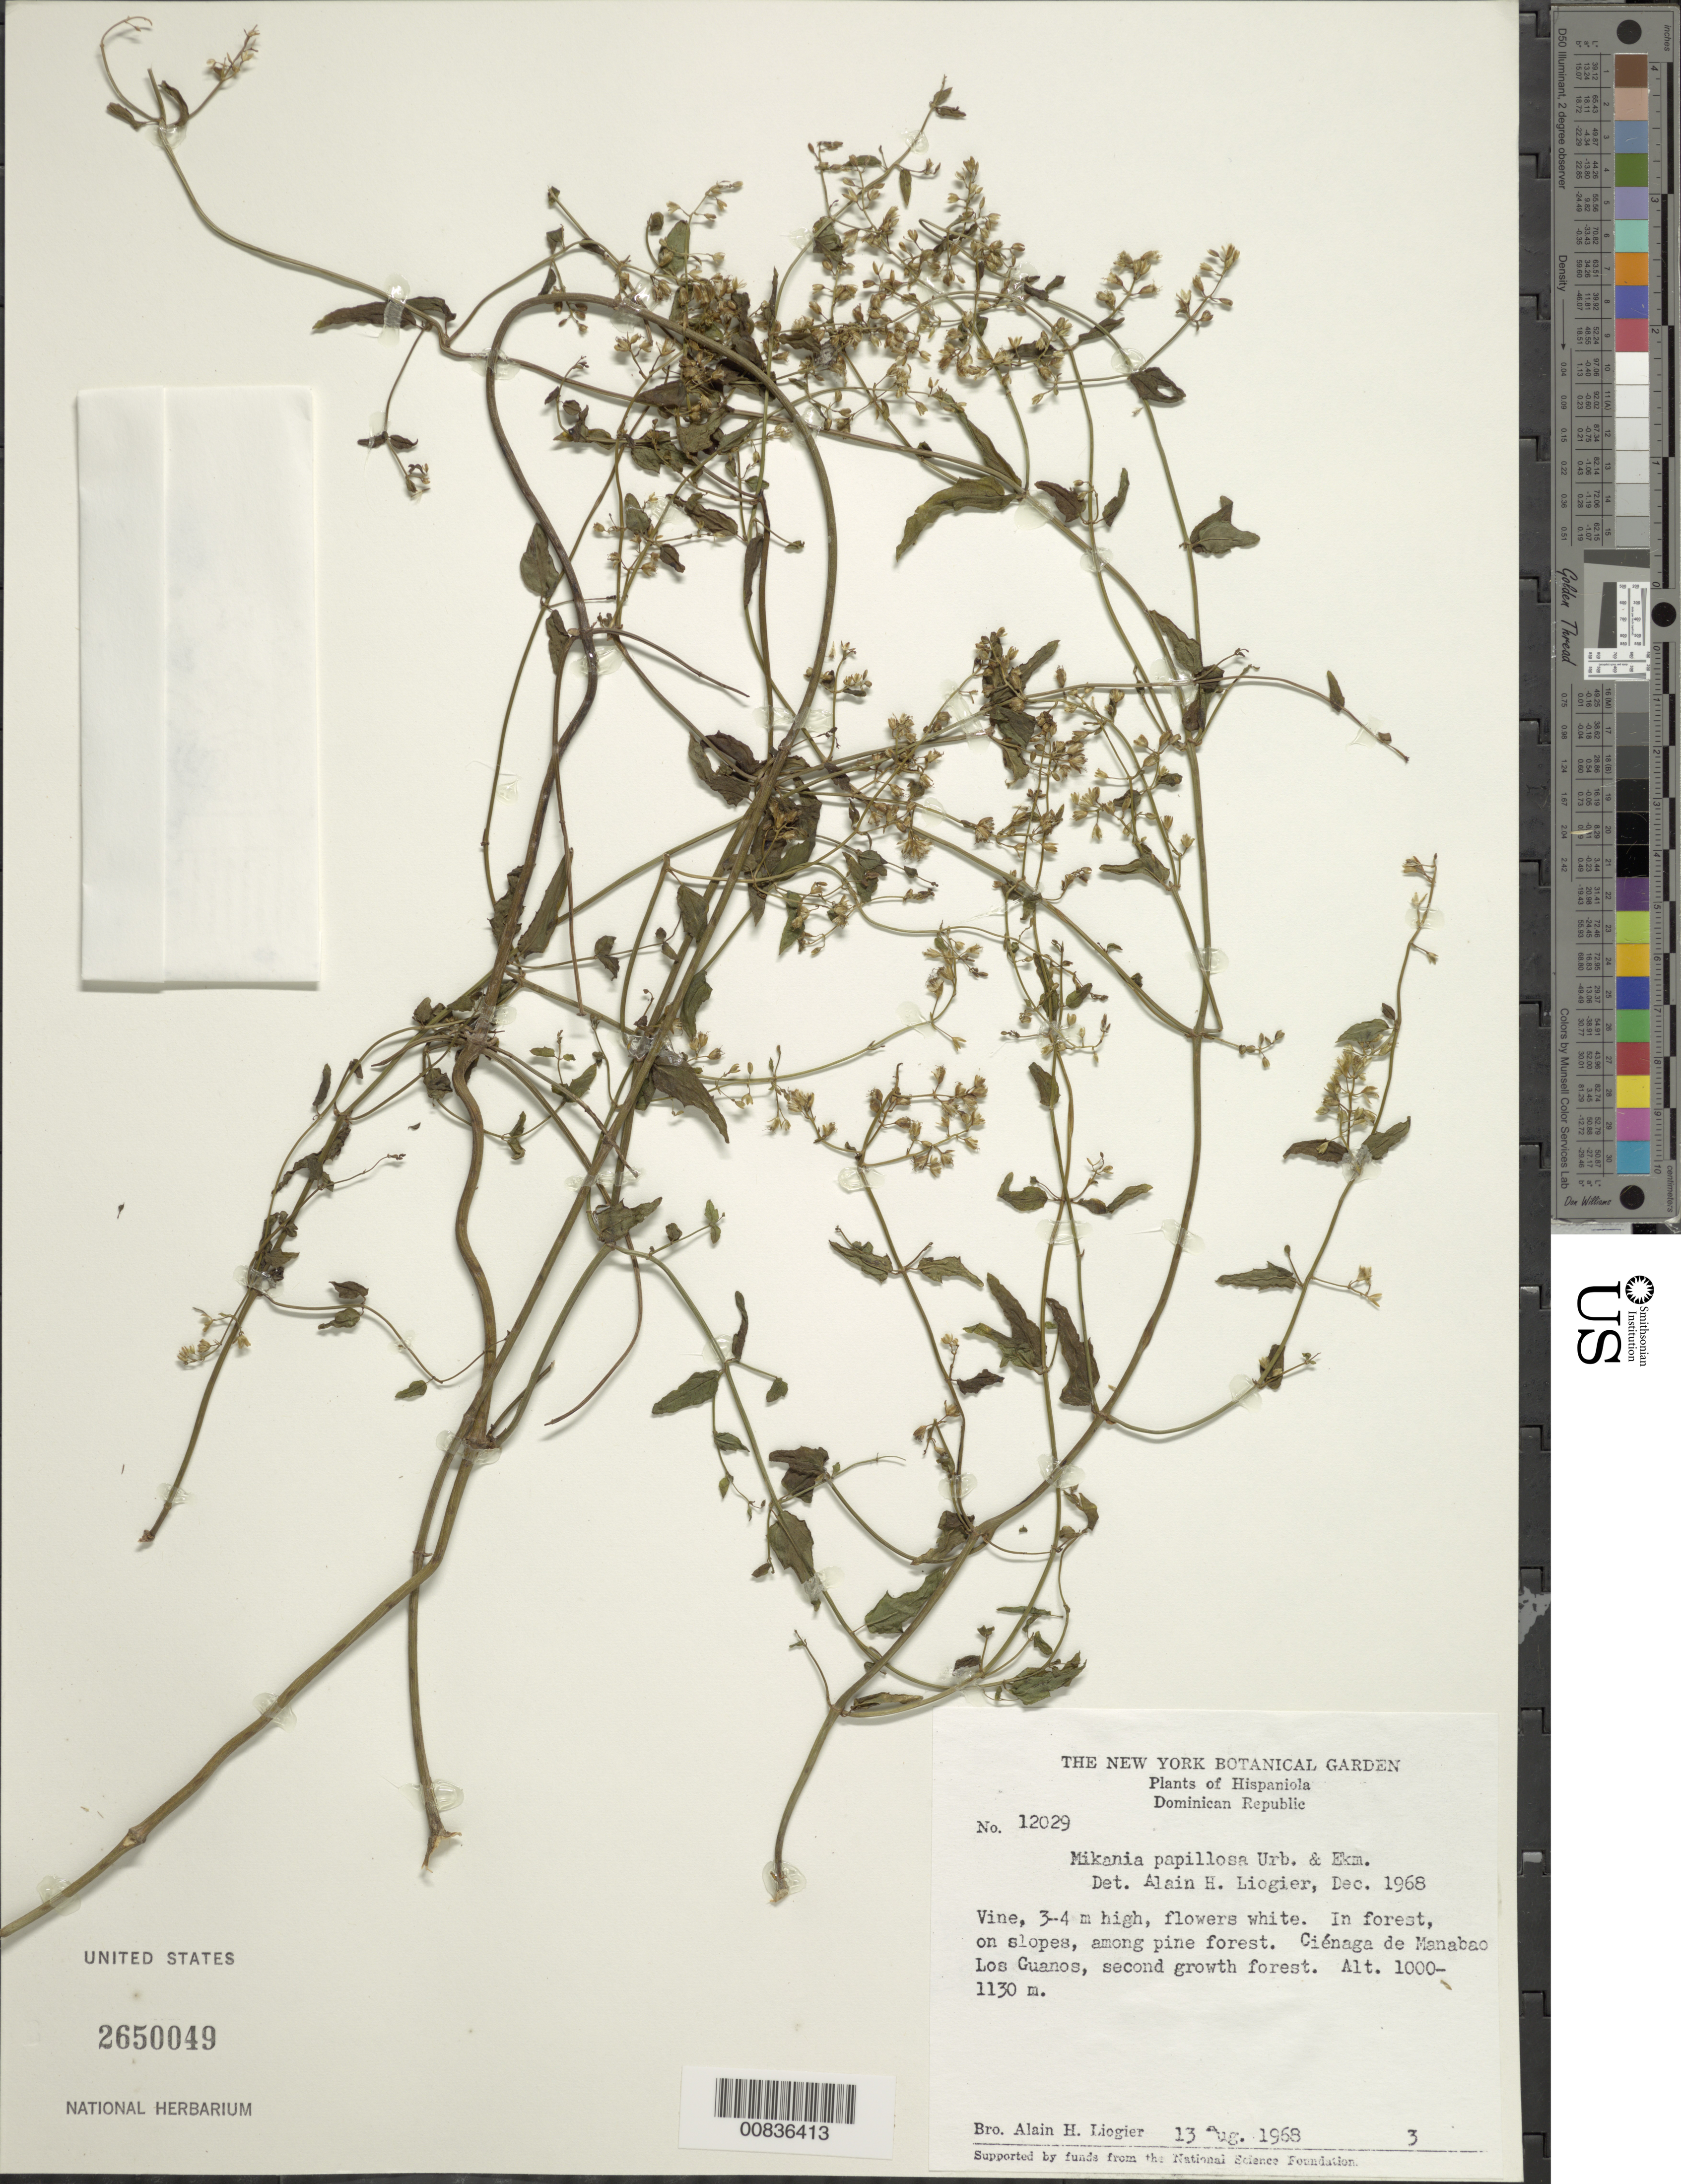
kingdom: Plantae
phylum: Tracheophyta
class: Magnoliopsida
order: Asterales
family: Asteraceae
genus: Mikania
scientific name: Mikania papillosa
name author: Klatt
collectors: A. H. Liogier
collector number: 12029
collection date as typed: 13 Aug 1968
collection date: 1968-08-13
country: Dominican Republic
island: Hispaniola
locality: Ciénaga de Manabao Los Guanos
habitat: In forest, on slopes, among pine forest (second growth forest)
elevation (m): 1000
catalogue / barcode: US 2650049